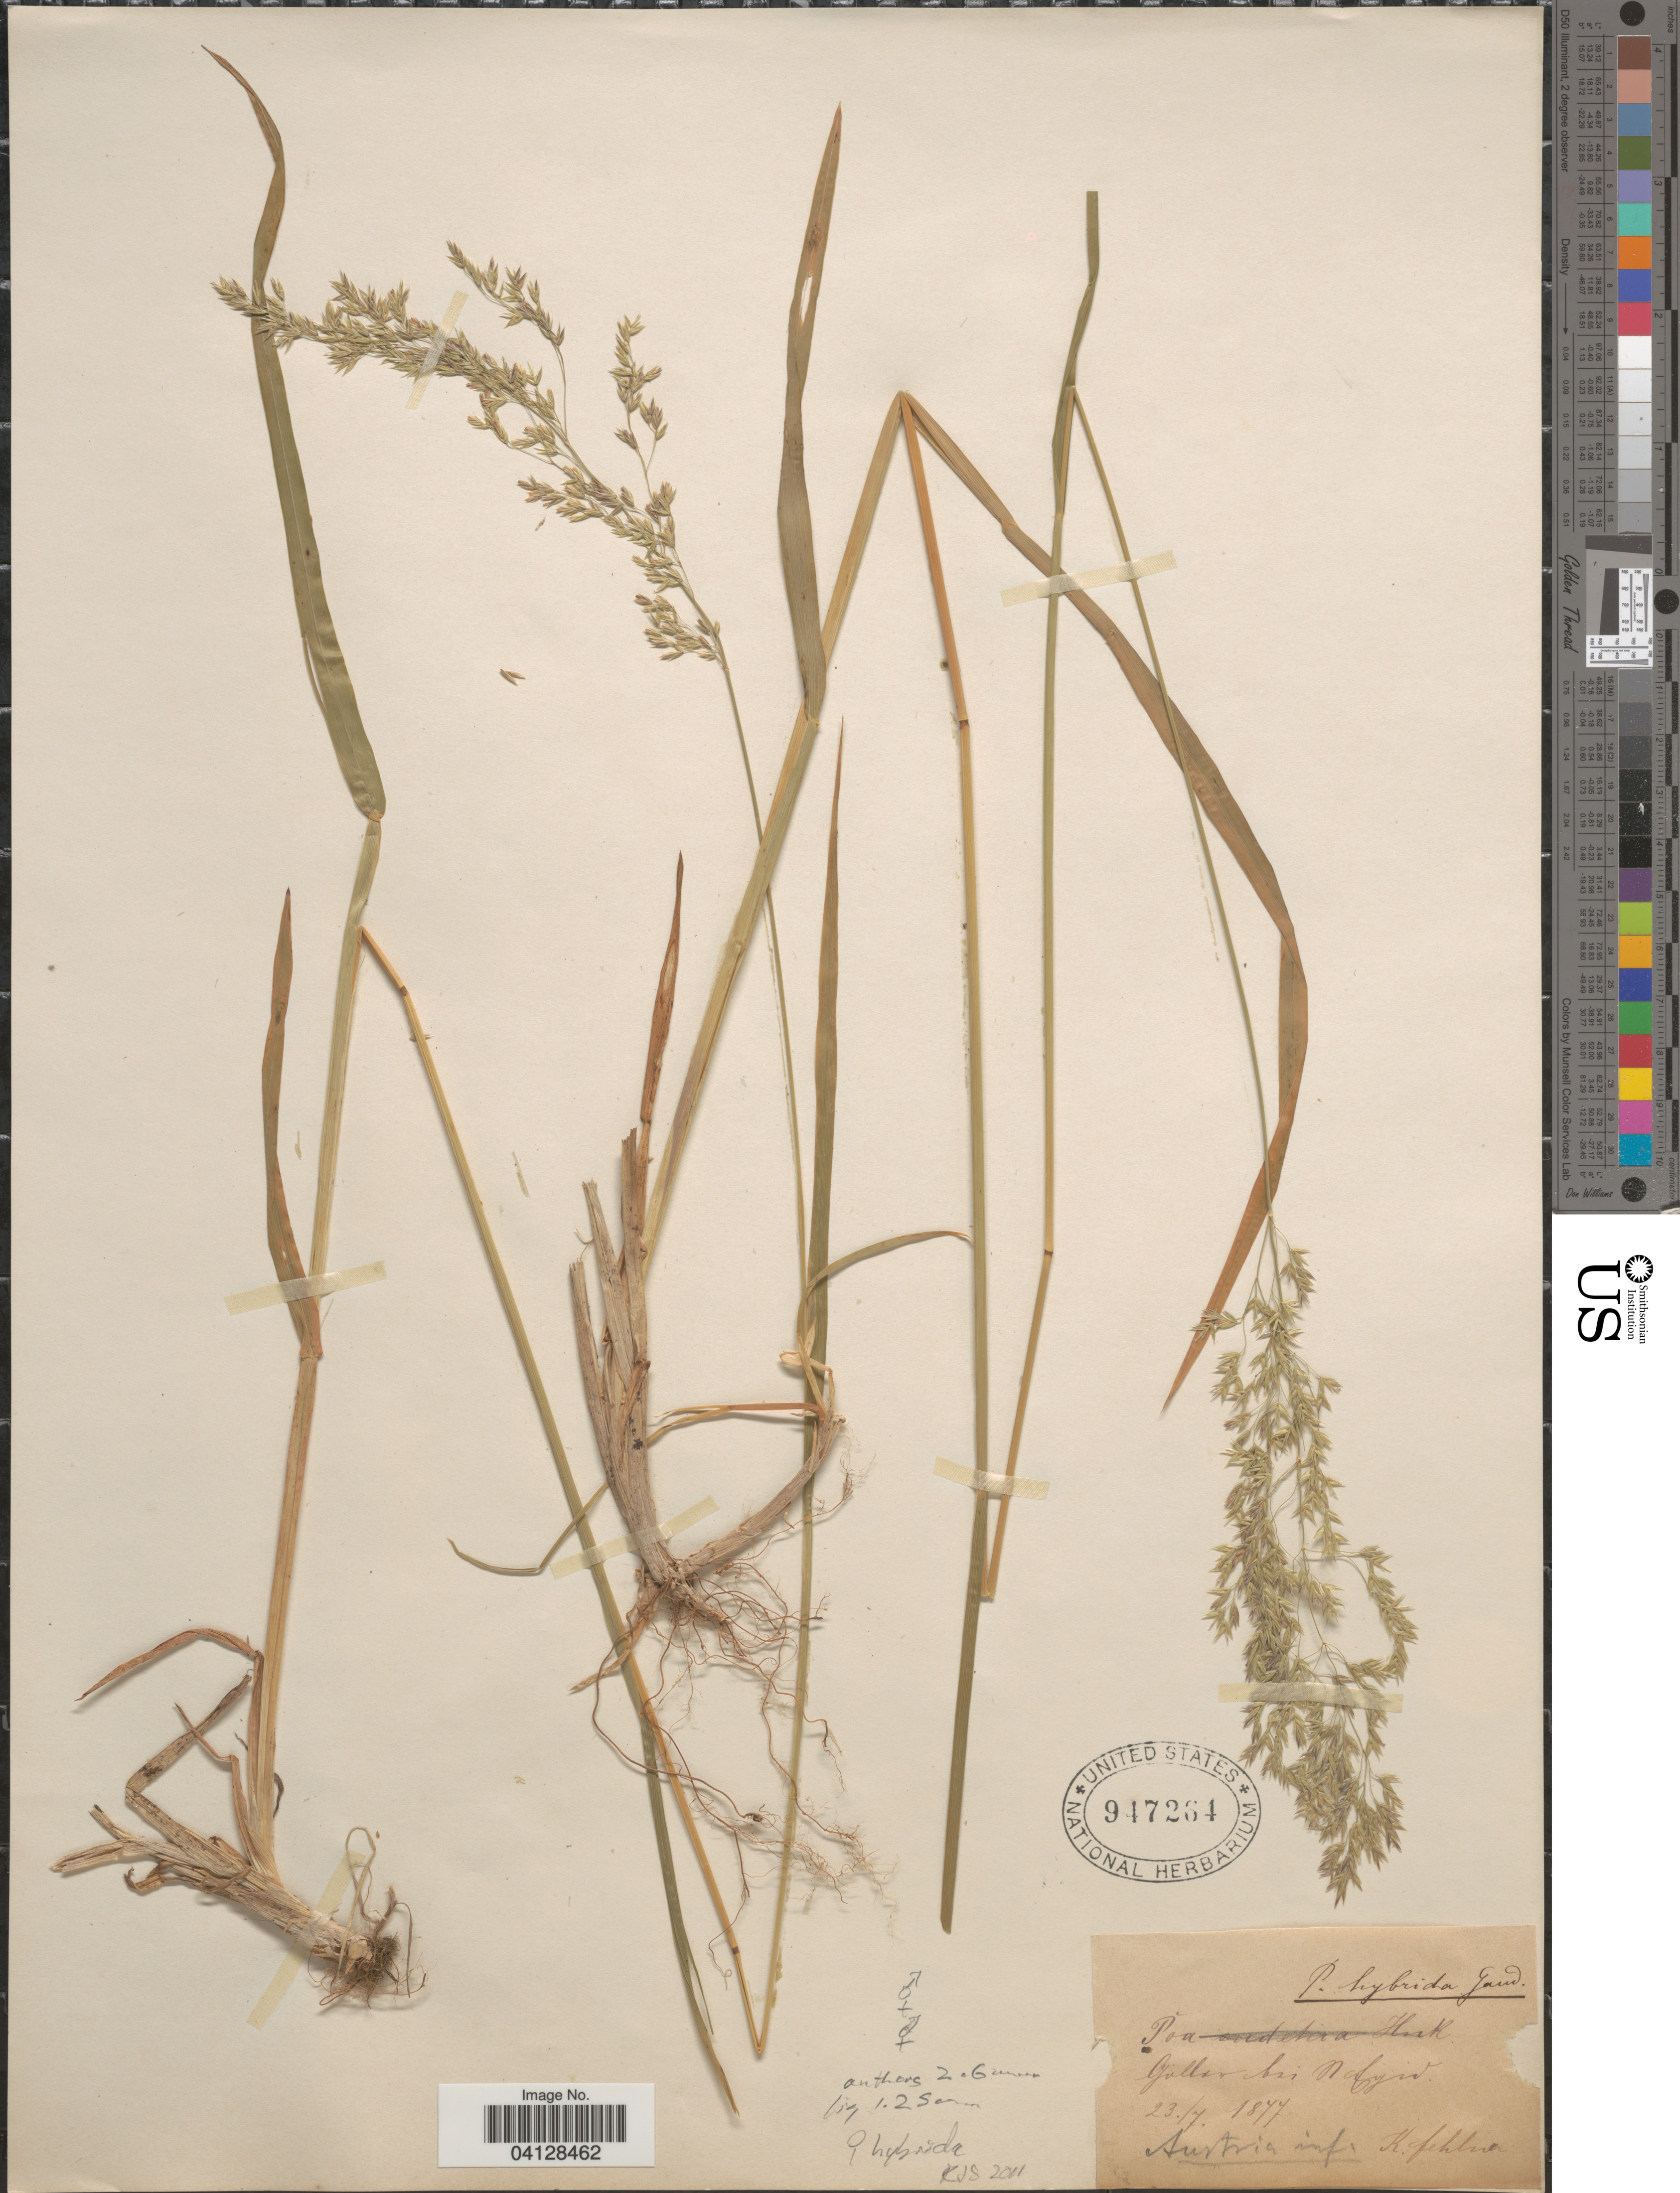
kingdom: Plantae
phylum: Tracheophyta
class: Liliopsida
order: Poales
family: Poaceae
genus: Poa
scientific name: Poa hybrida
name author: Gaudin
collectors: K. Fehlner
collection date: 1877-07-23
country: Austria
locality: Gallow [interpreted] bai Nafynd [interpreted]. Austria inf.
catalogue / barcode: US 947264